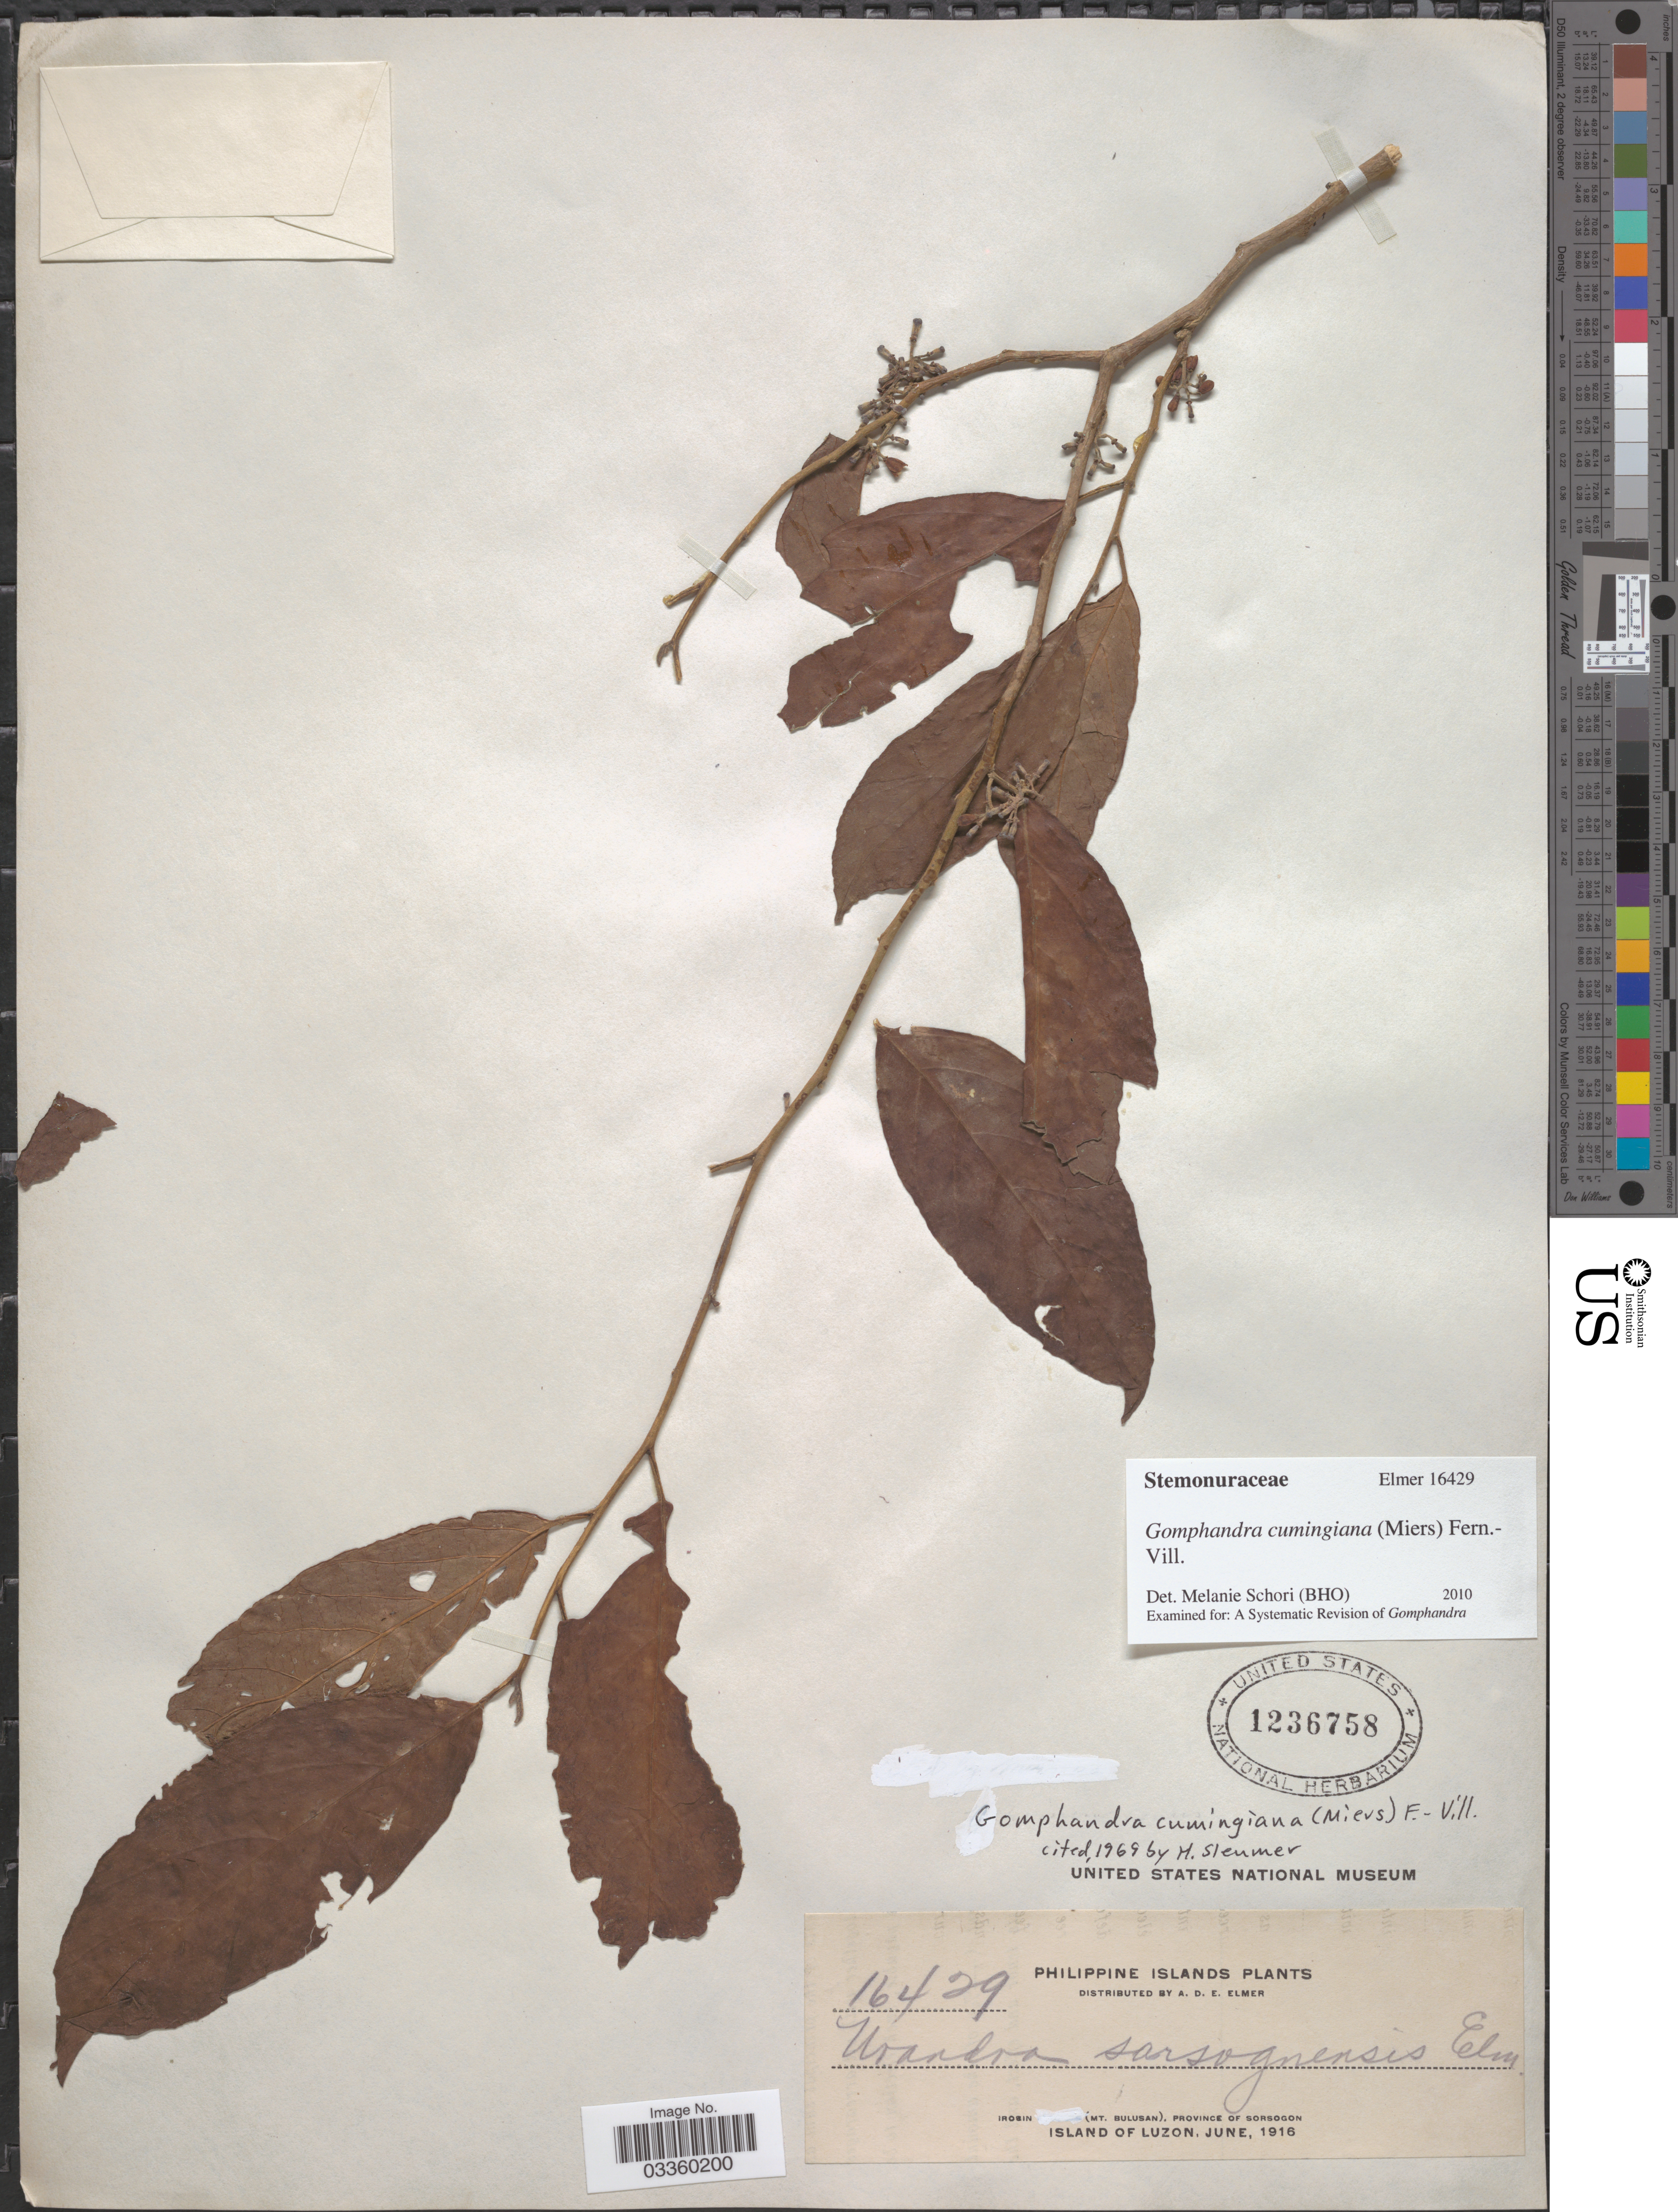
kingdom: Plantae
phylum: Tracheophyta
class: Magnoliopsida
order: Cardiopteridales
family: Stemonuraceae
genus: Gomphandra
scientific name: Gomphandra cumingiana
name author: (Miers) Fern.-Vill.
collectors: A. D. E. Elmer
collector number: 16429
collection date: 1916-06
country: Philippines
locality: Irosin (Mt. Bulusan), Province of Sorsogon. Island of Luzon.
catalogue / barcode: US 1236758